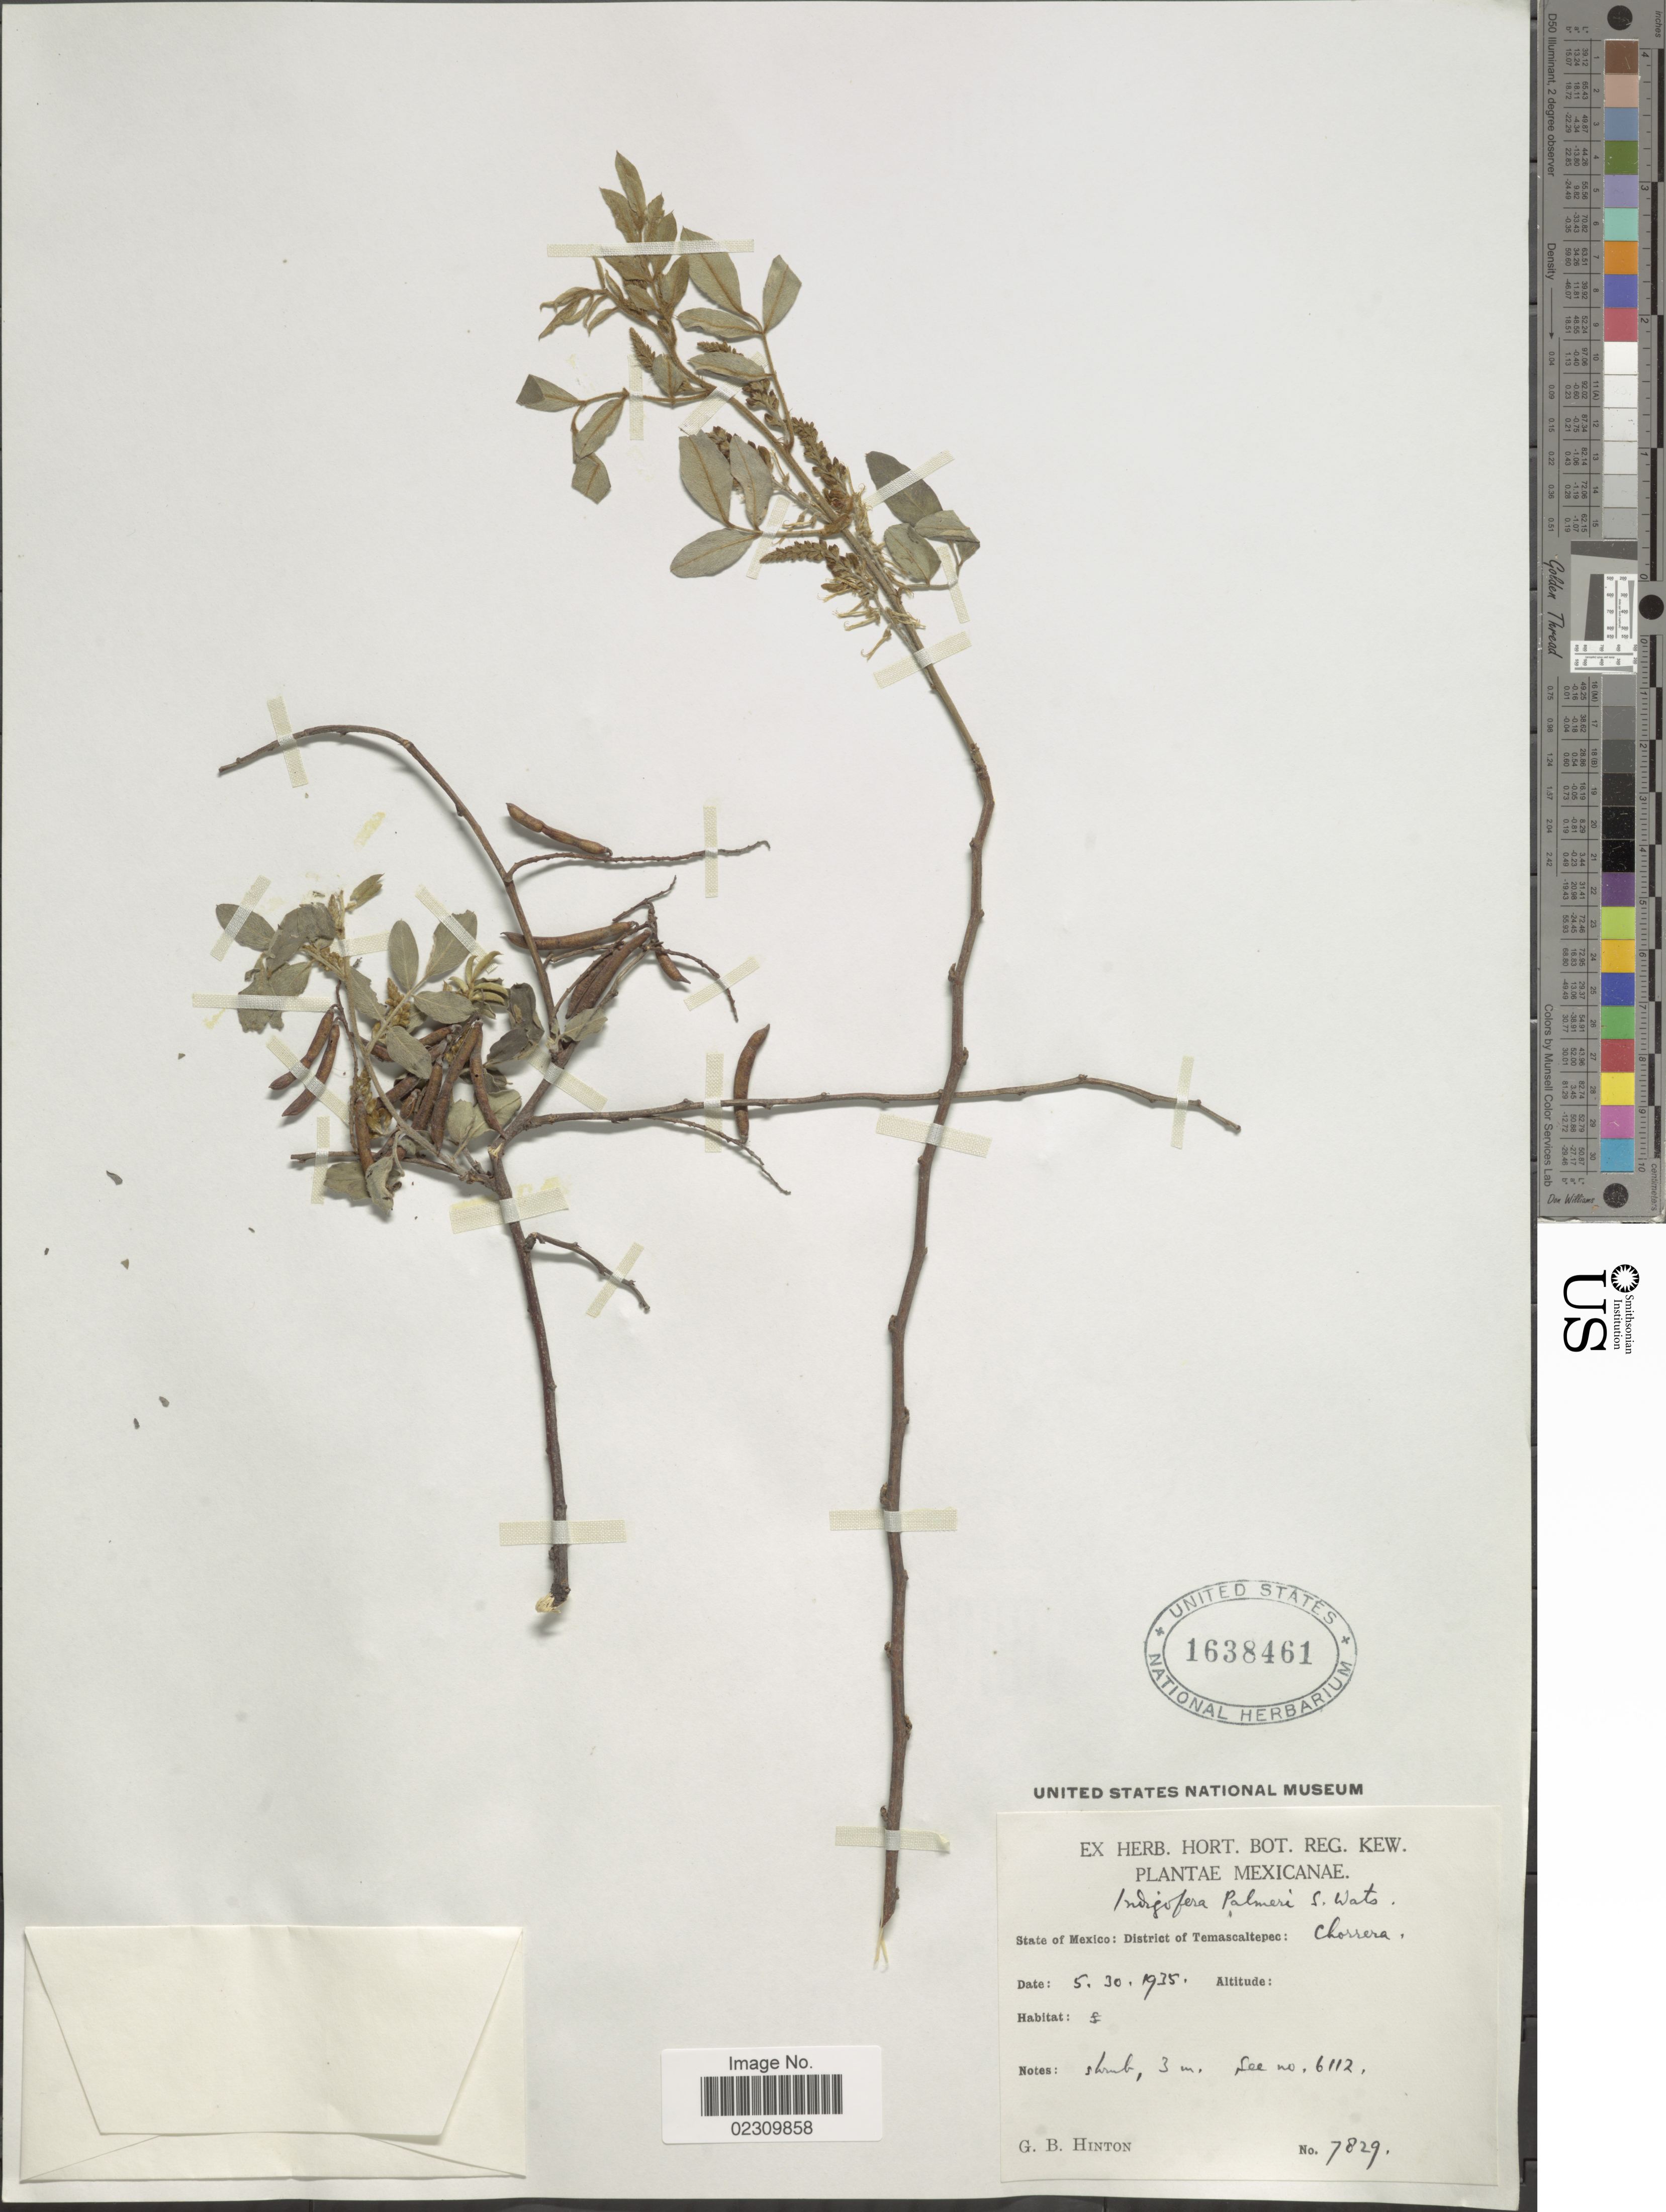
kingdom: Plantae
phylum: Tracheophyta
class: Magnoliopsida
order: Fabales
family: Fabaceae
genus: Indigofera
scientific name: Indigofera palmeri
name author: S. Watson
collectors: G. B. Hinton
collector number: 7829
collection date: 1935-05-30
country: Mexico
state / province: México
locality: District of Temascaltepec: Chorrera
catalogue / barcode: US 1638461